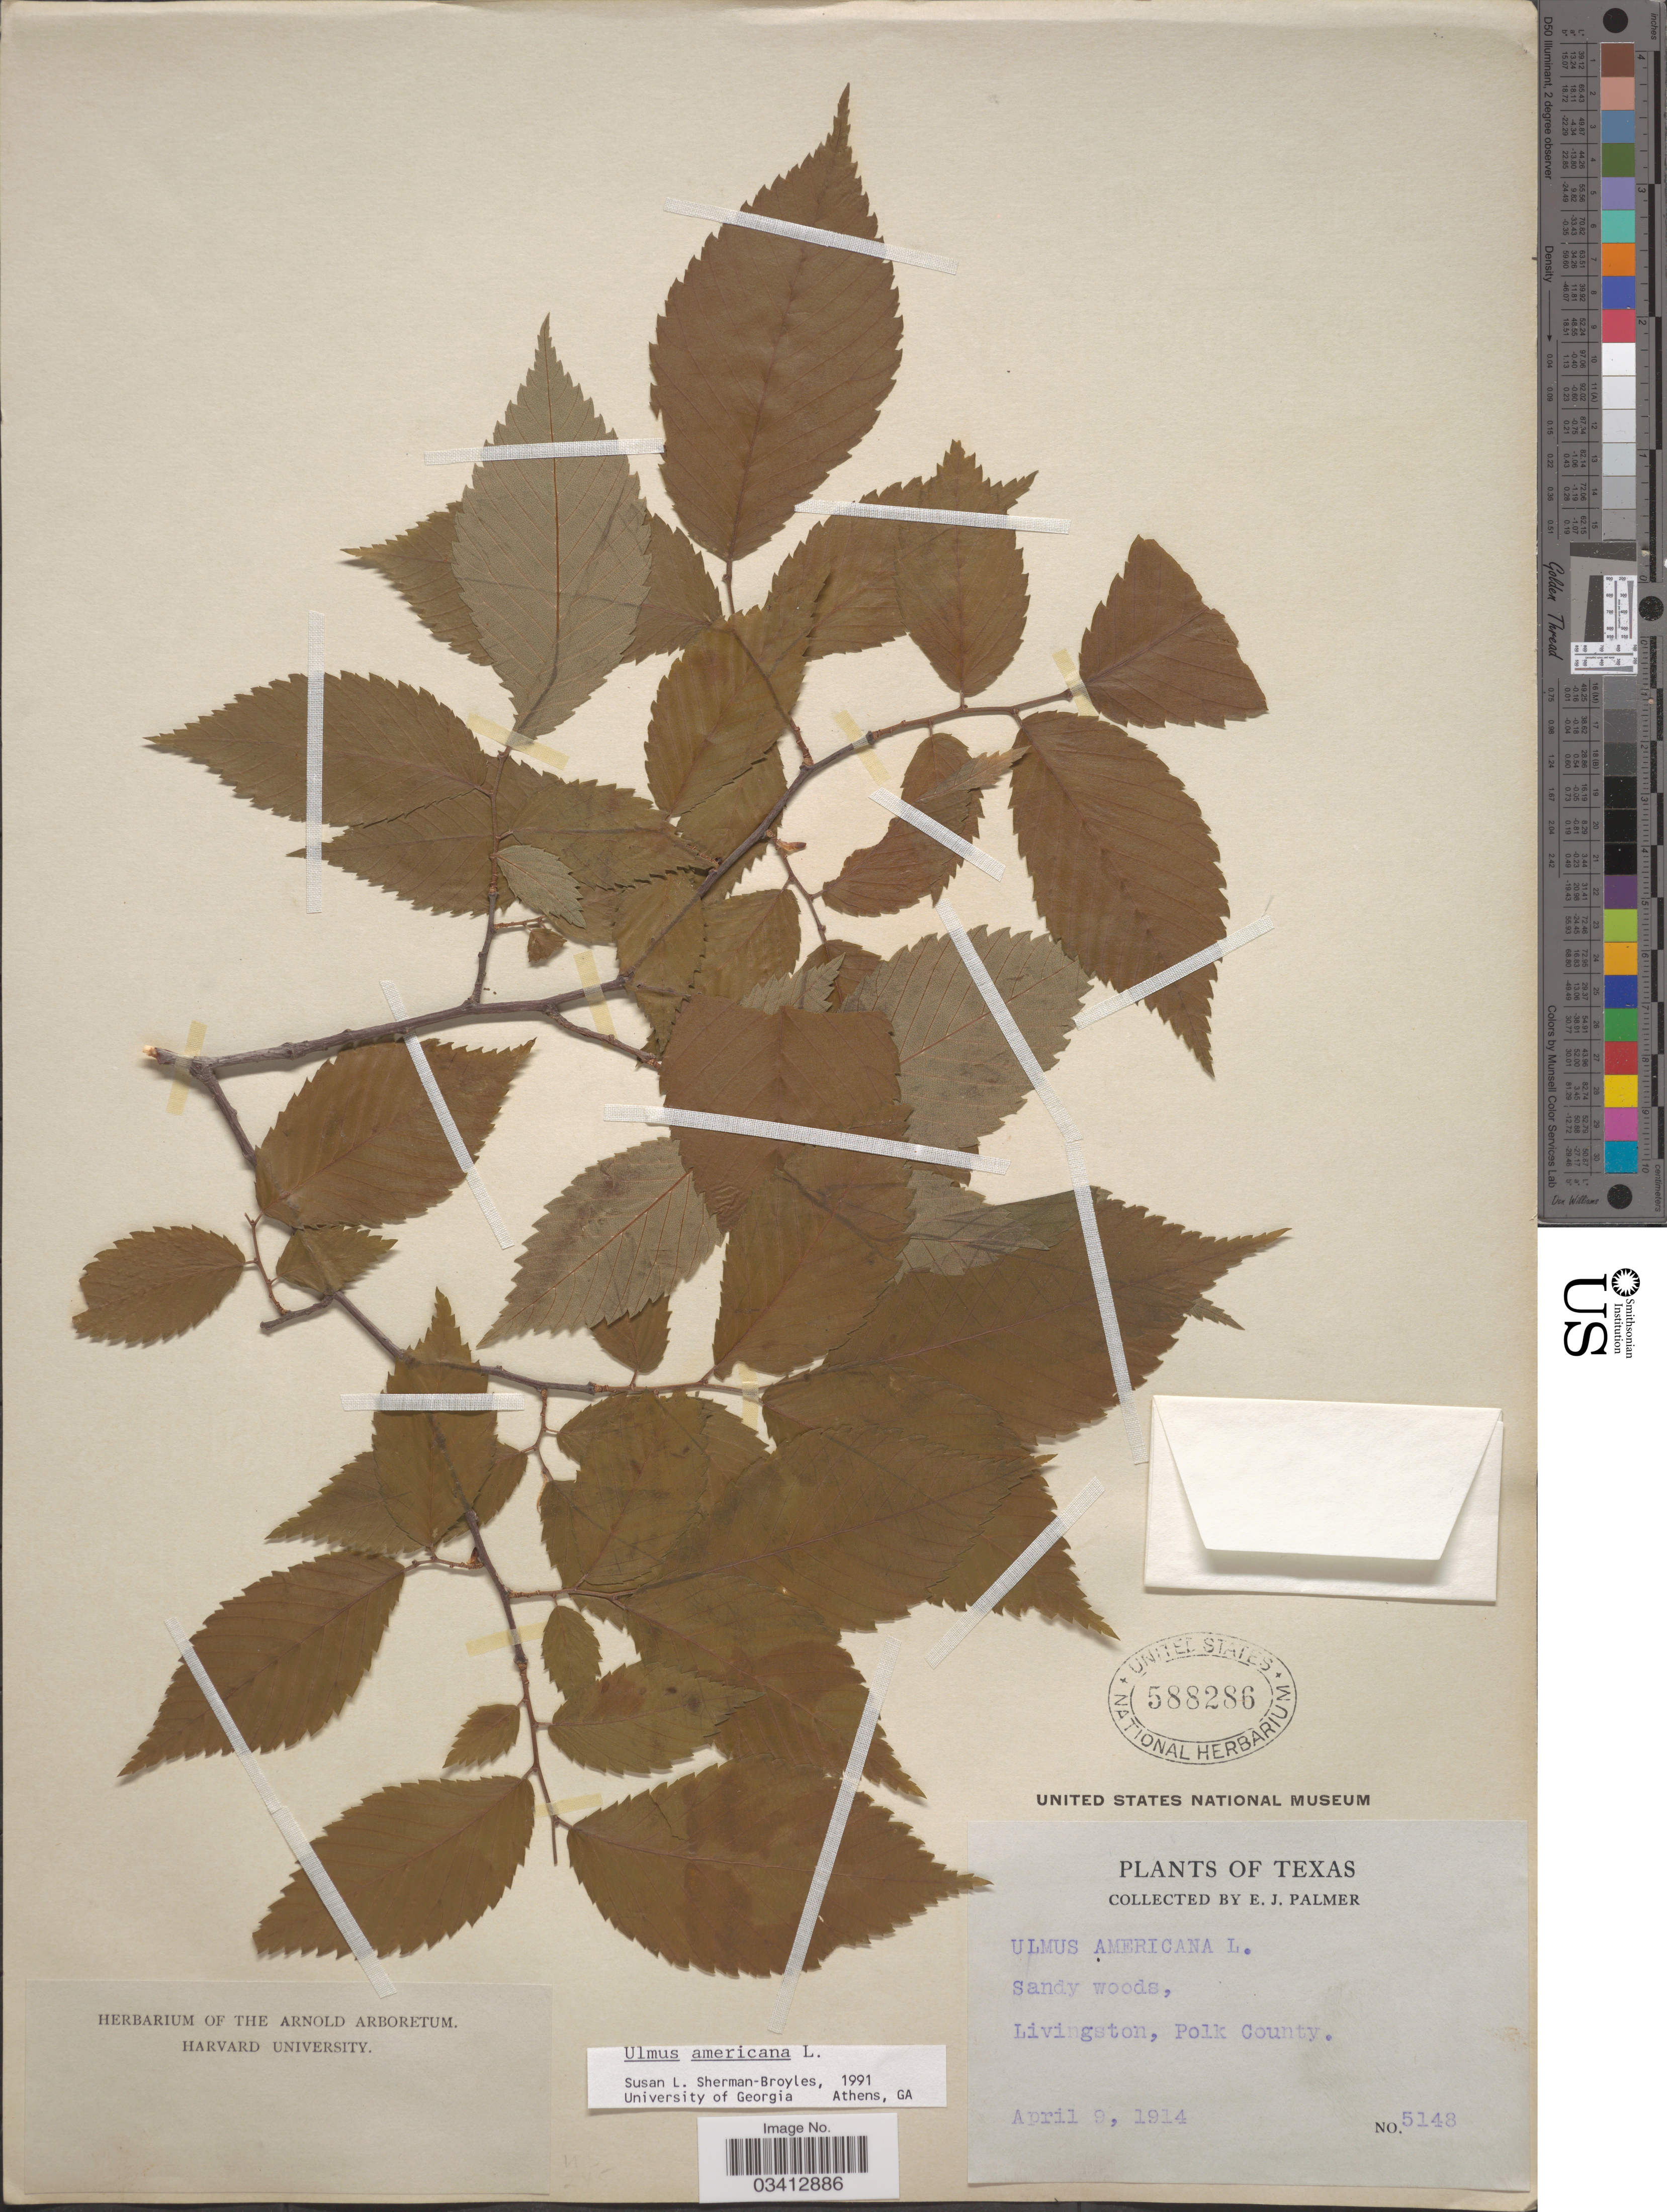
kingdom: Plantae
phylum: Tracheophyta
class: Magnoliopsida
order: Rosales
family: Ulmaceae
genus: Ulmus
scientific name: Ulmus americana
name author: L.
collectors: E. J. Palmer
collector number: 5148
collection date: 1914-04-09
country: United States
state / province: Texas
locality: Sandy woods, Livingston, Polk County.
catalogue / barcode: US 588286